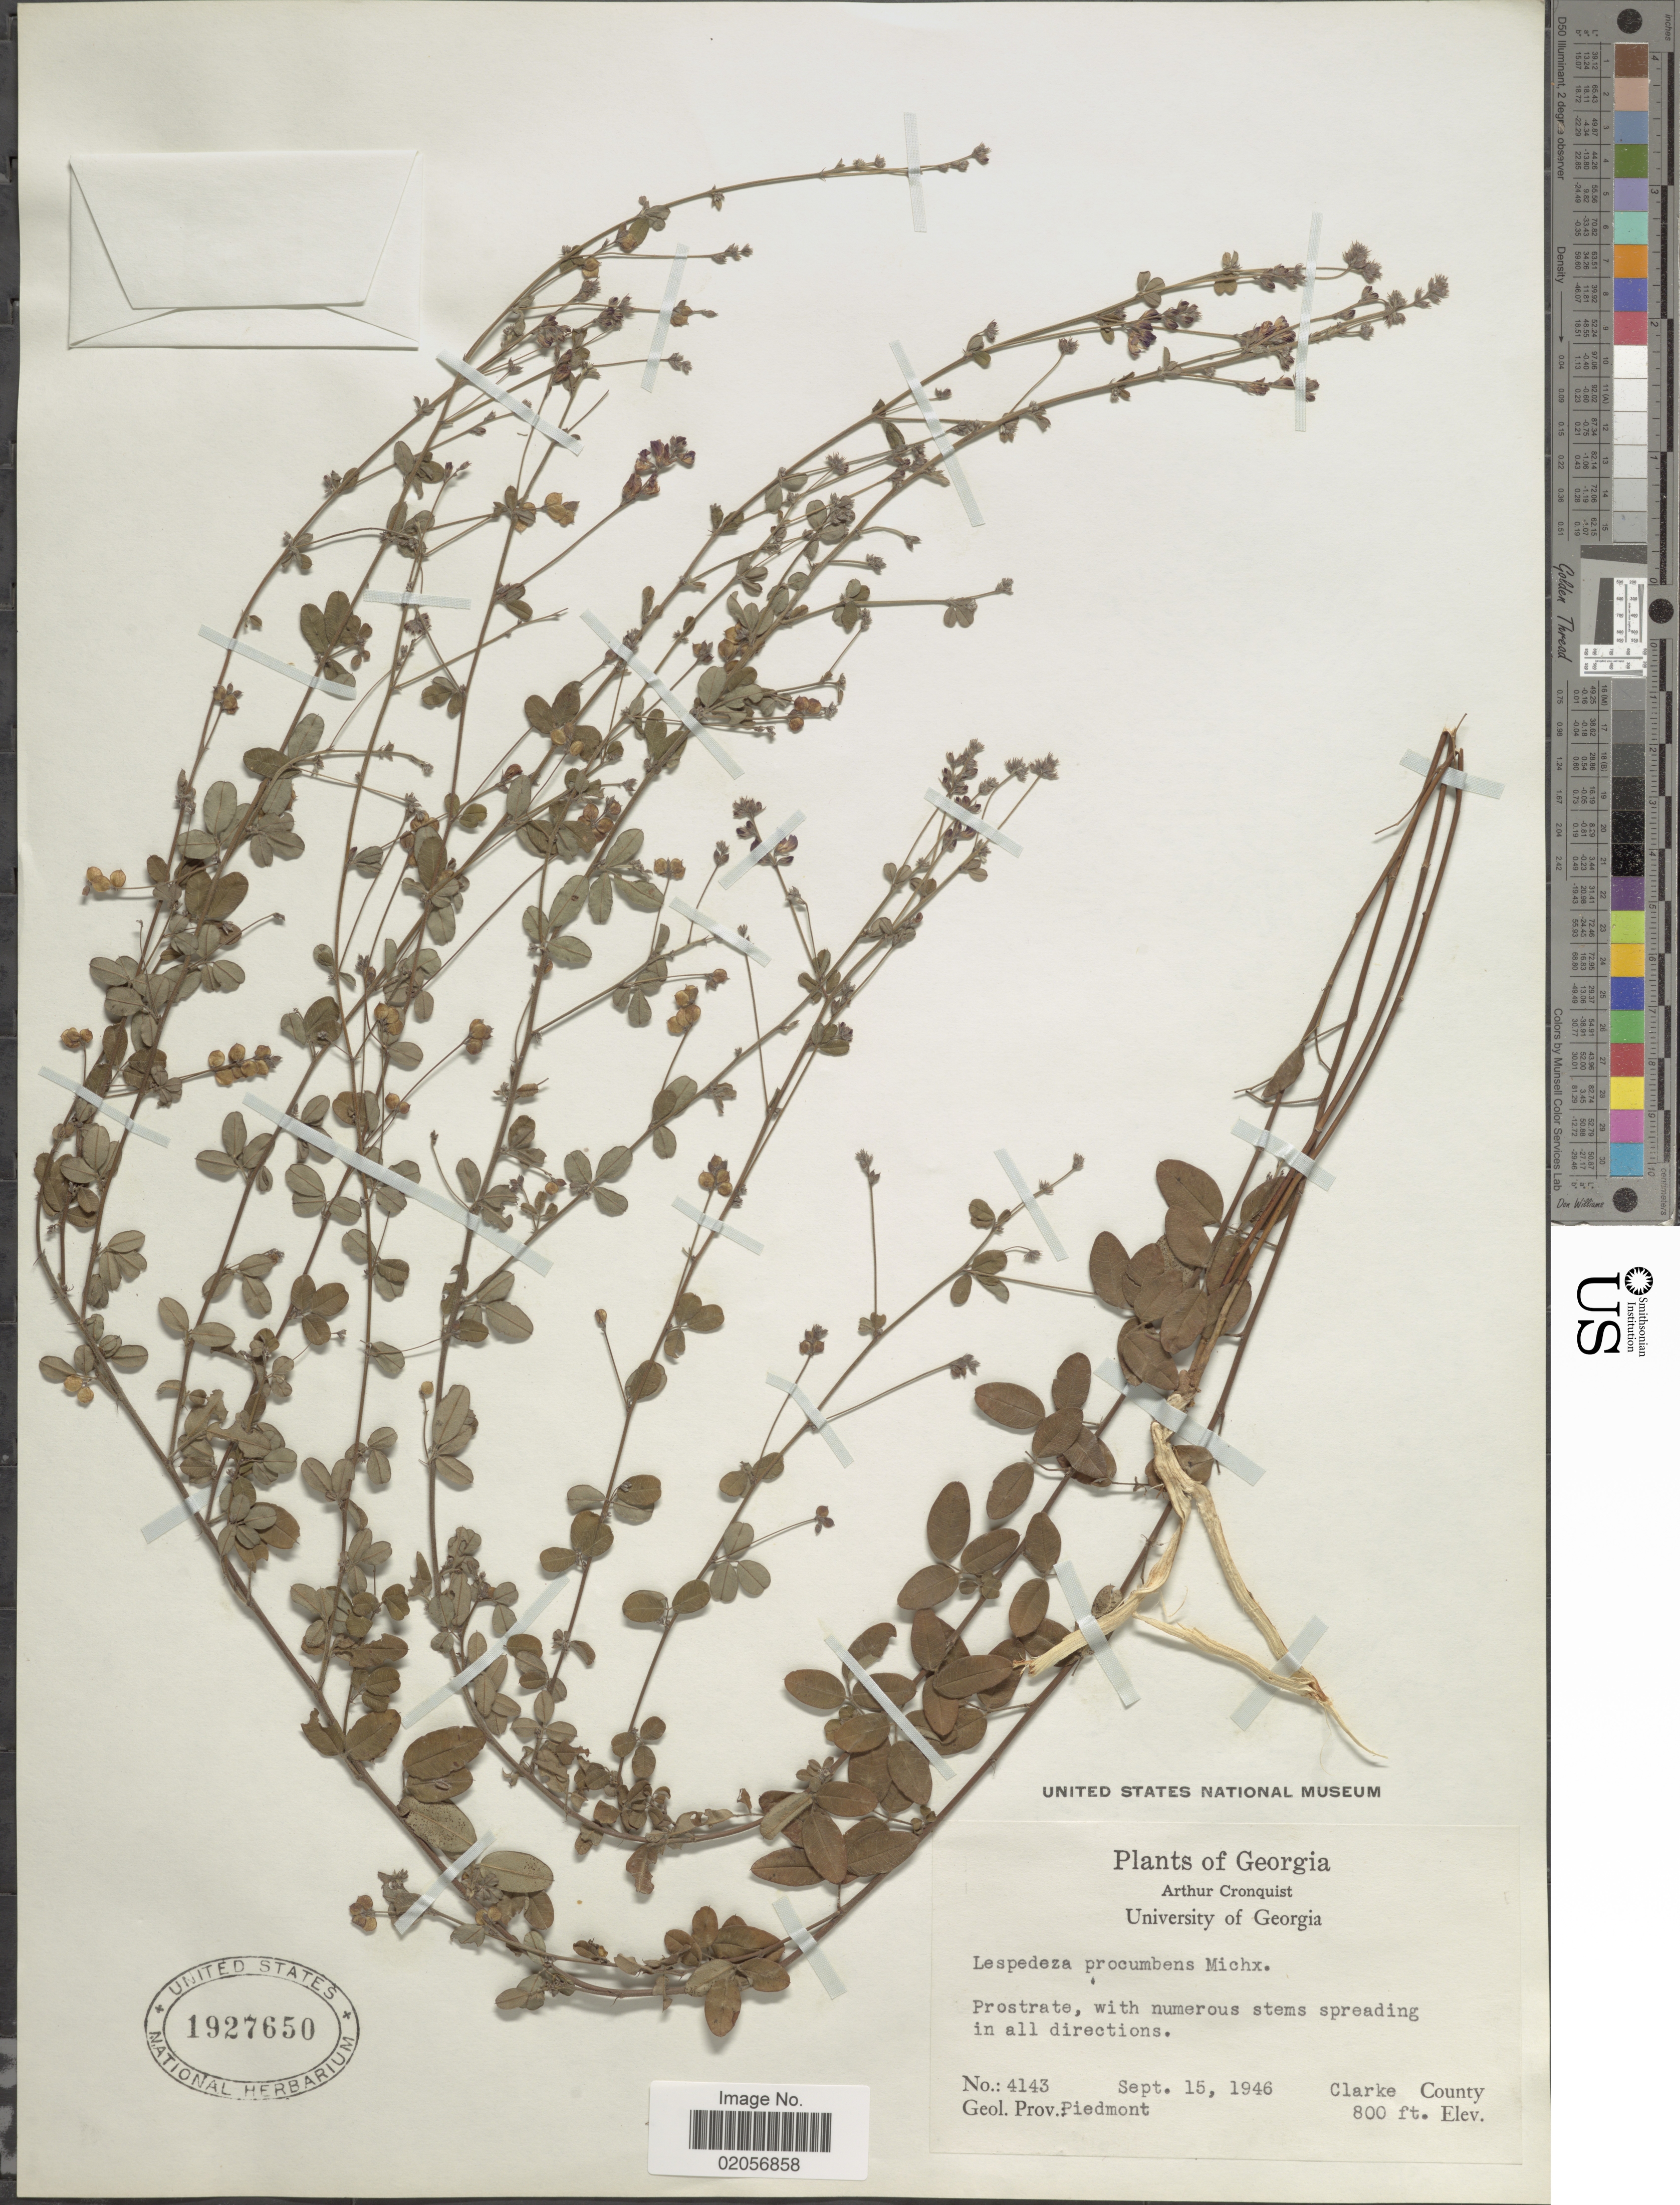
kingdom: Plantae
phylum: Tracheophyta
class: Magnoliopsida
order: Fabales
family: Fabaceae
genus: Lespedeza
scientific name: Lespedeza procumbens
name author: Michx.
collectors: A. J. Cronquist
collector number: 4143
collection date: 1946-09-15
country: United States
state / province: Georgia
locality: Geol. Prov.: Piedmont. Clarke County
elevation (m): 244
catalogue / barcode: US 1927650